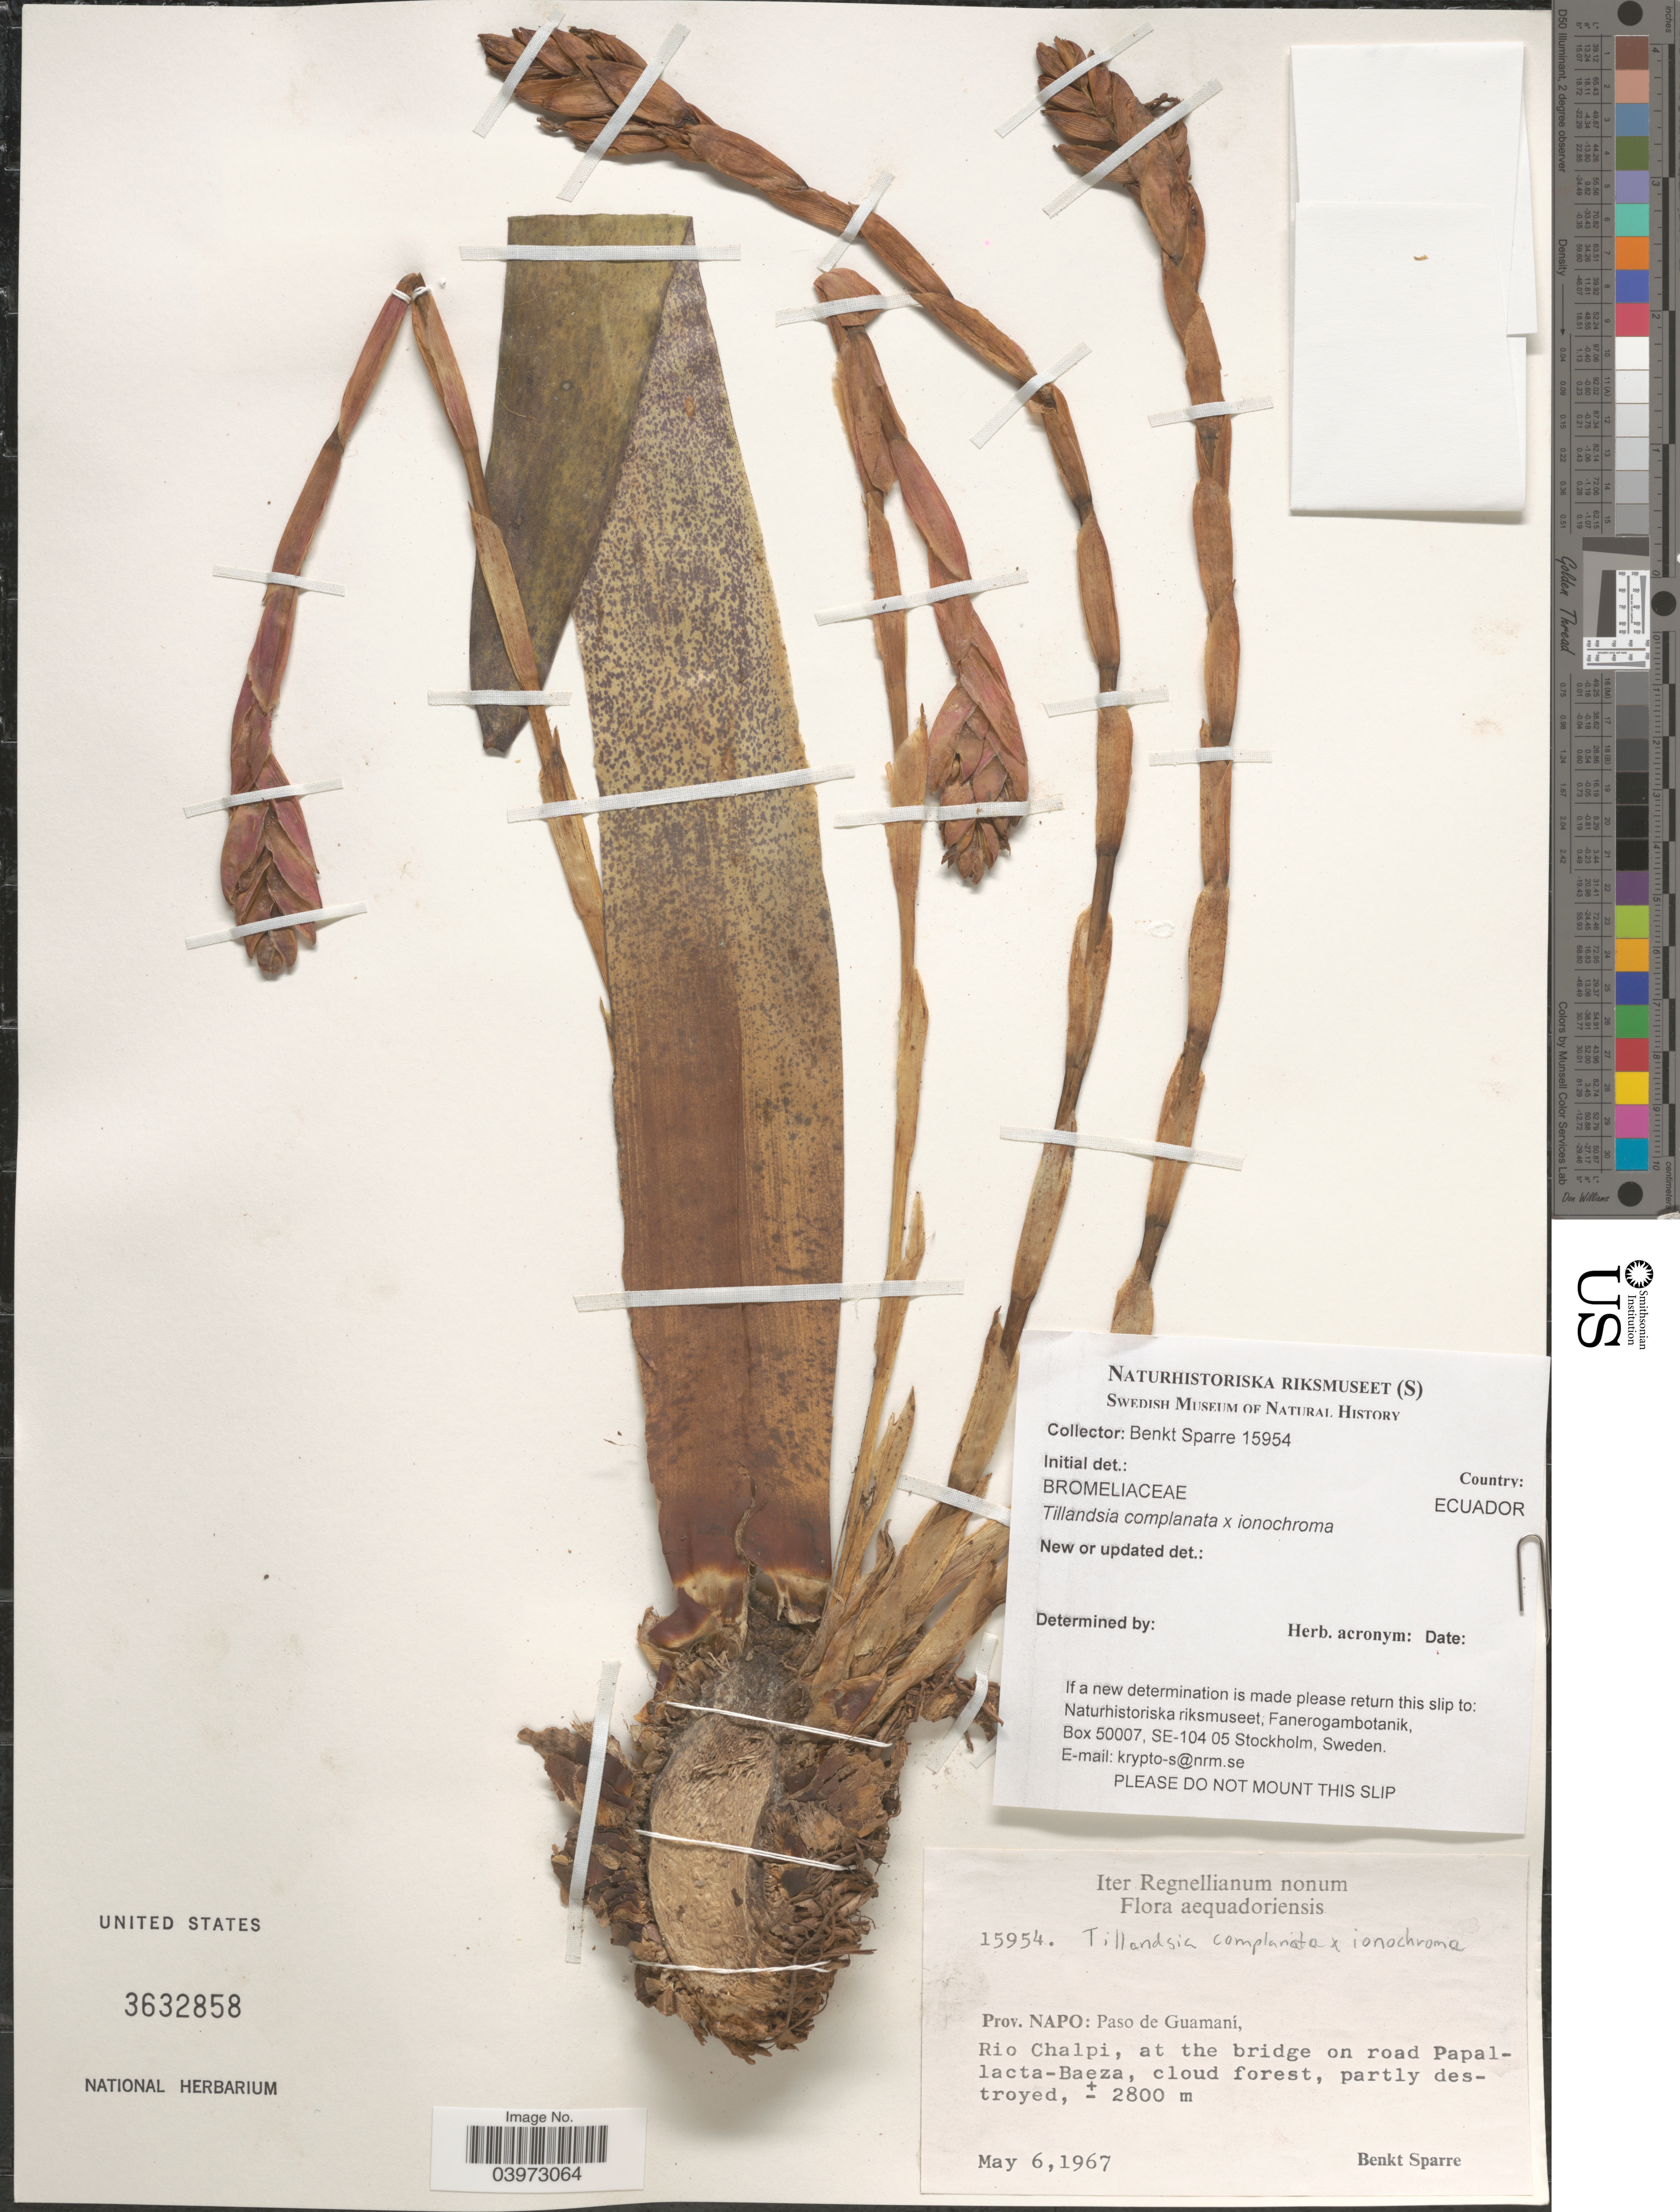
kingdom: Plantae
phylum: Tracheophyta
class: Liliopsida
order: Poales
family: Bromeliaceae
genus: Tillandsia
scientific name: Tillandsia complanata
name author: Benth.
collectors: B. Sparre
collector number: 15954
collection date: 1967-05-06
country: Ecuador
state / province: Napo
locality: Iter Regnellianum nonum. Prov. Napo: Paso de Guamani. Rio Chalpi, at the bridge on road Papal-lacta-Baeza, cloud forest.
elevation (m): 2800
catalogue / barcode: US 3632858